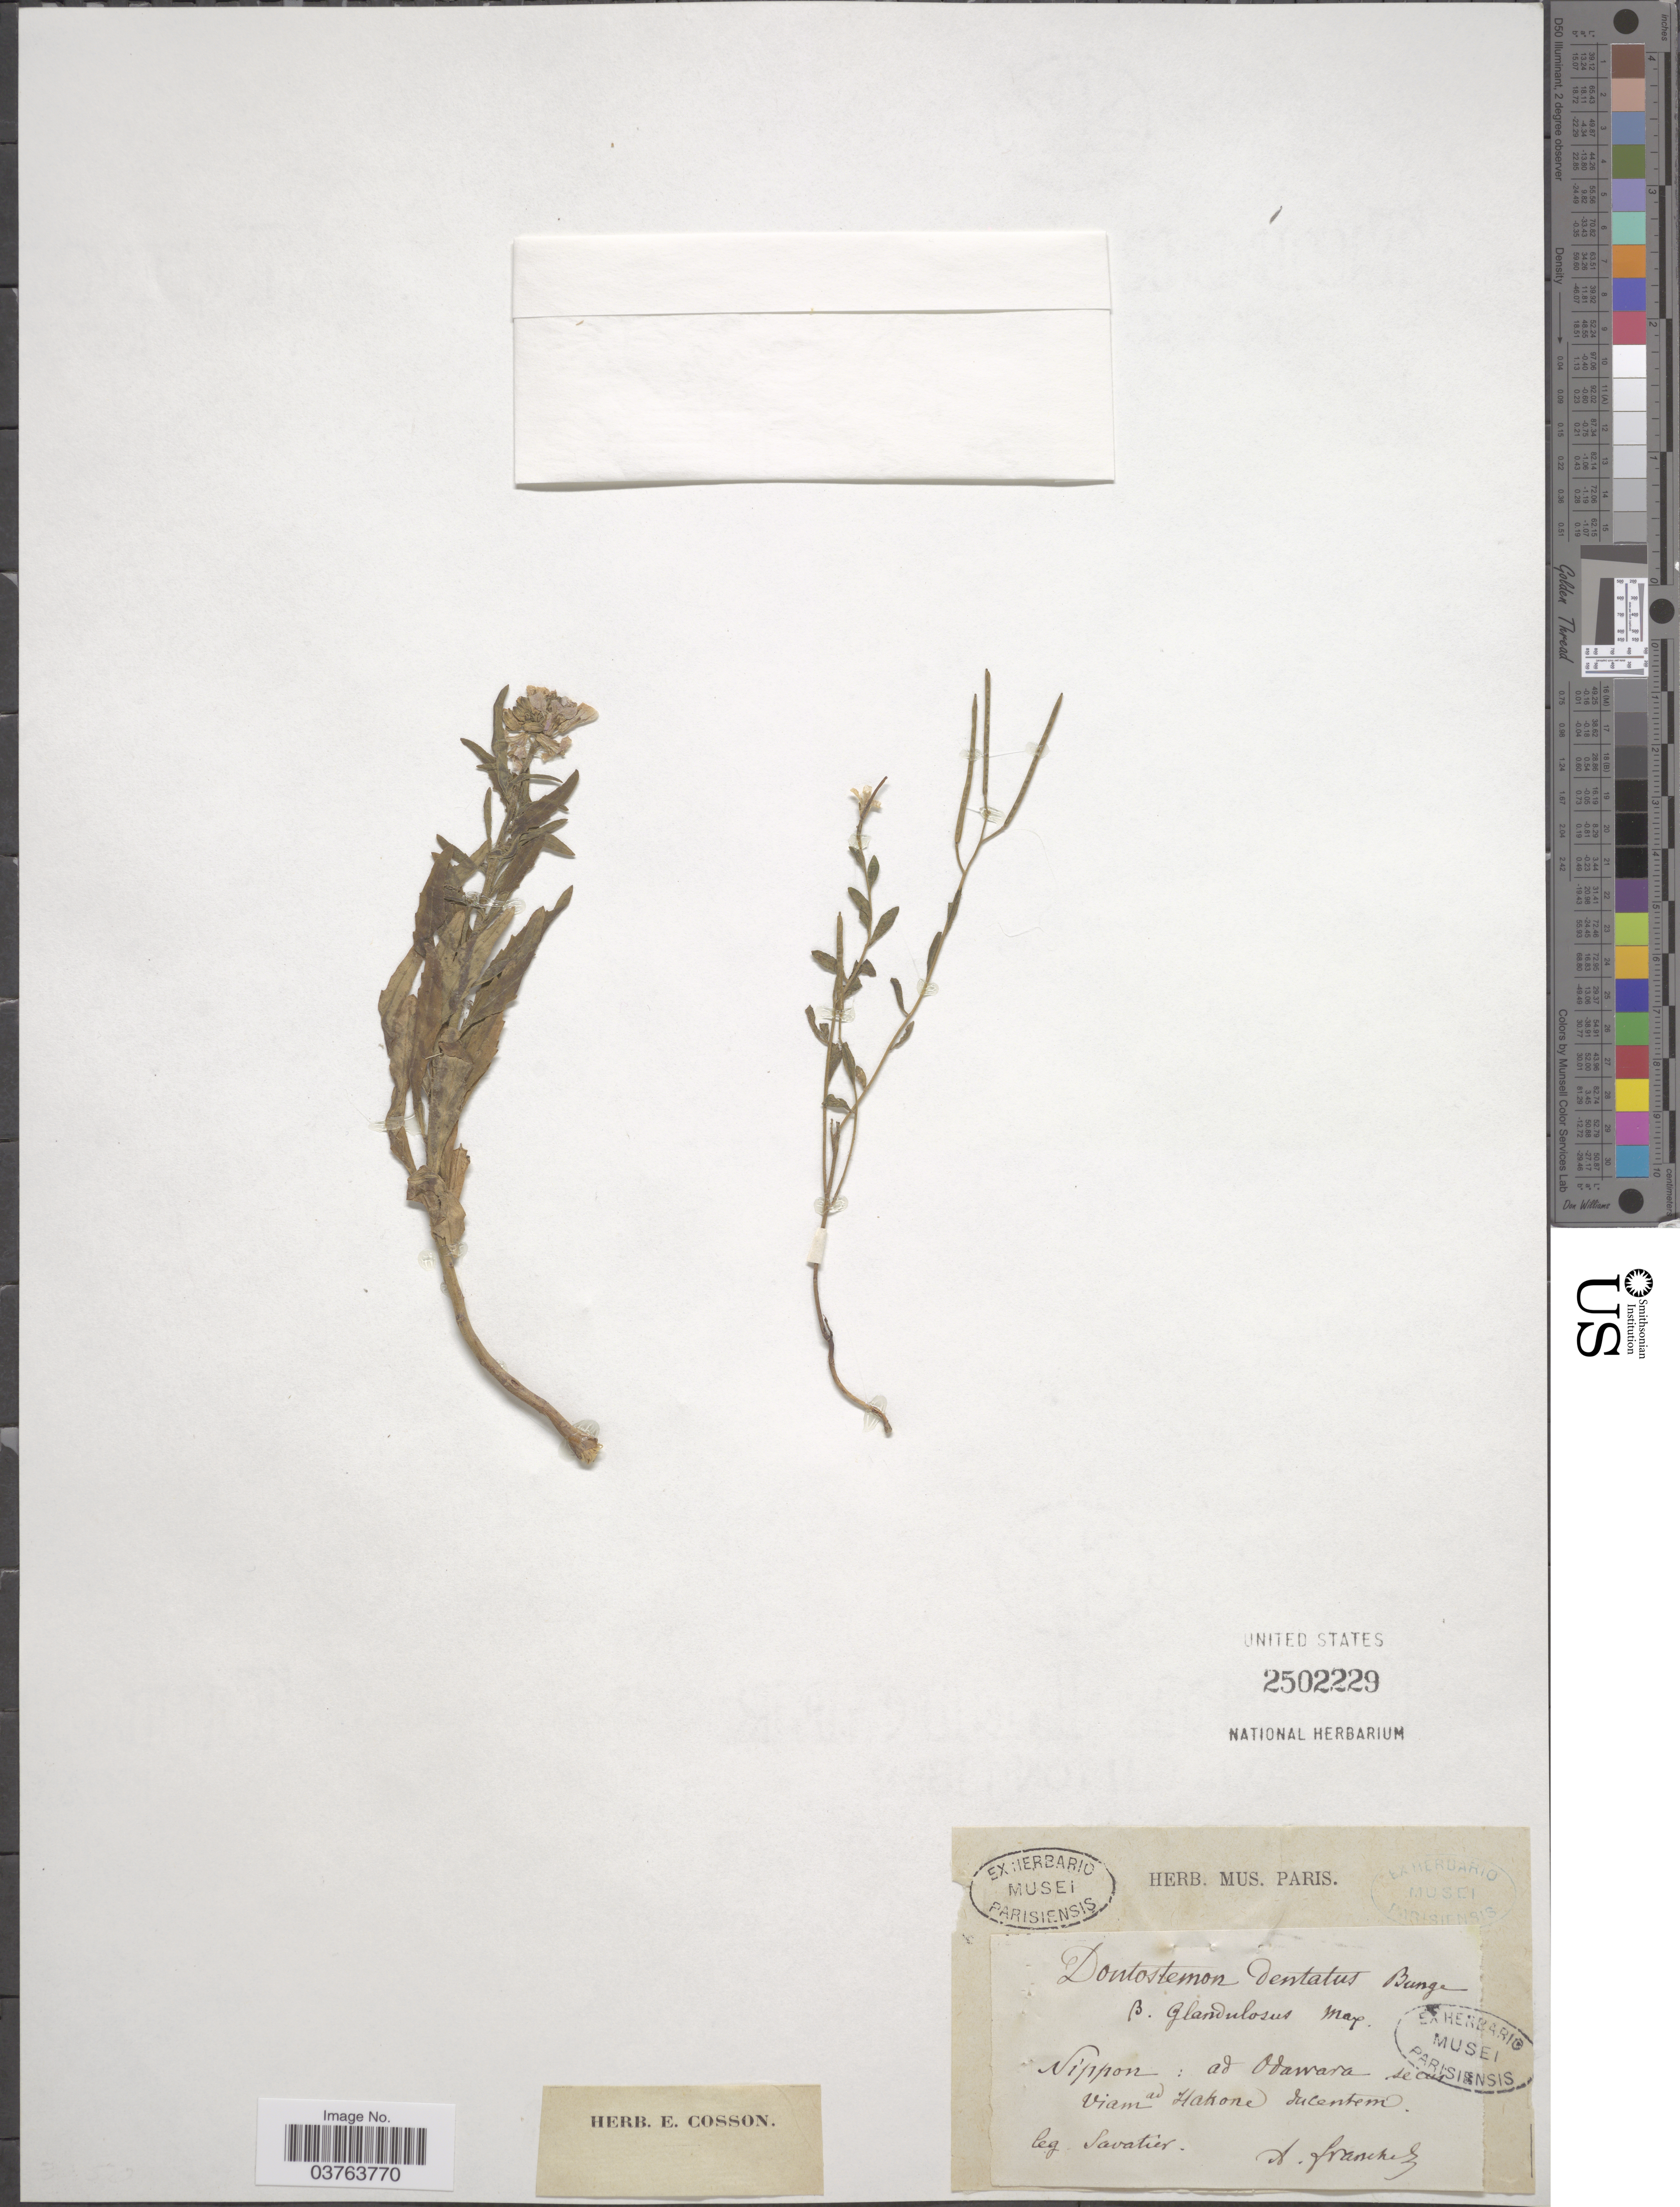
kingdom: Plantae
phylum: Tracheophyta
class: Magnoliopsida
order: Brassicales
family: Brassicaceae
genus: Dontostemon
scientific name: Dontostemon dentatus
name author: (Benge) Ledeb.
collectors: Savatier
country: Japan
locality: Nippon: ad Odawara secus viam ad Hakone ducentem.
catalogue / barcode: US 2502229